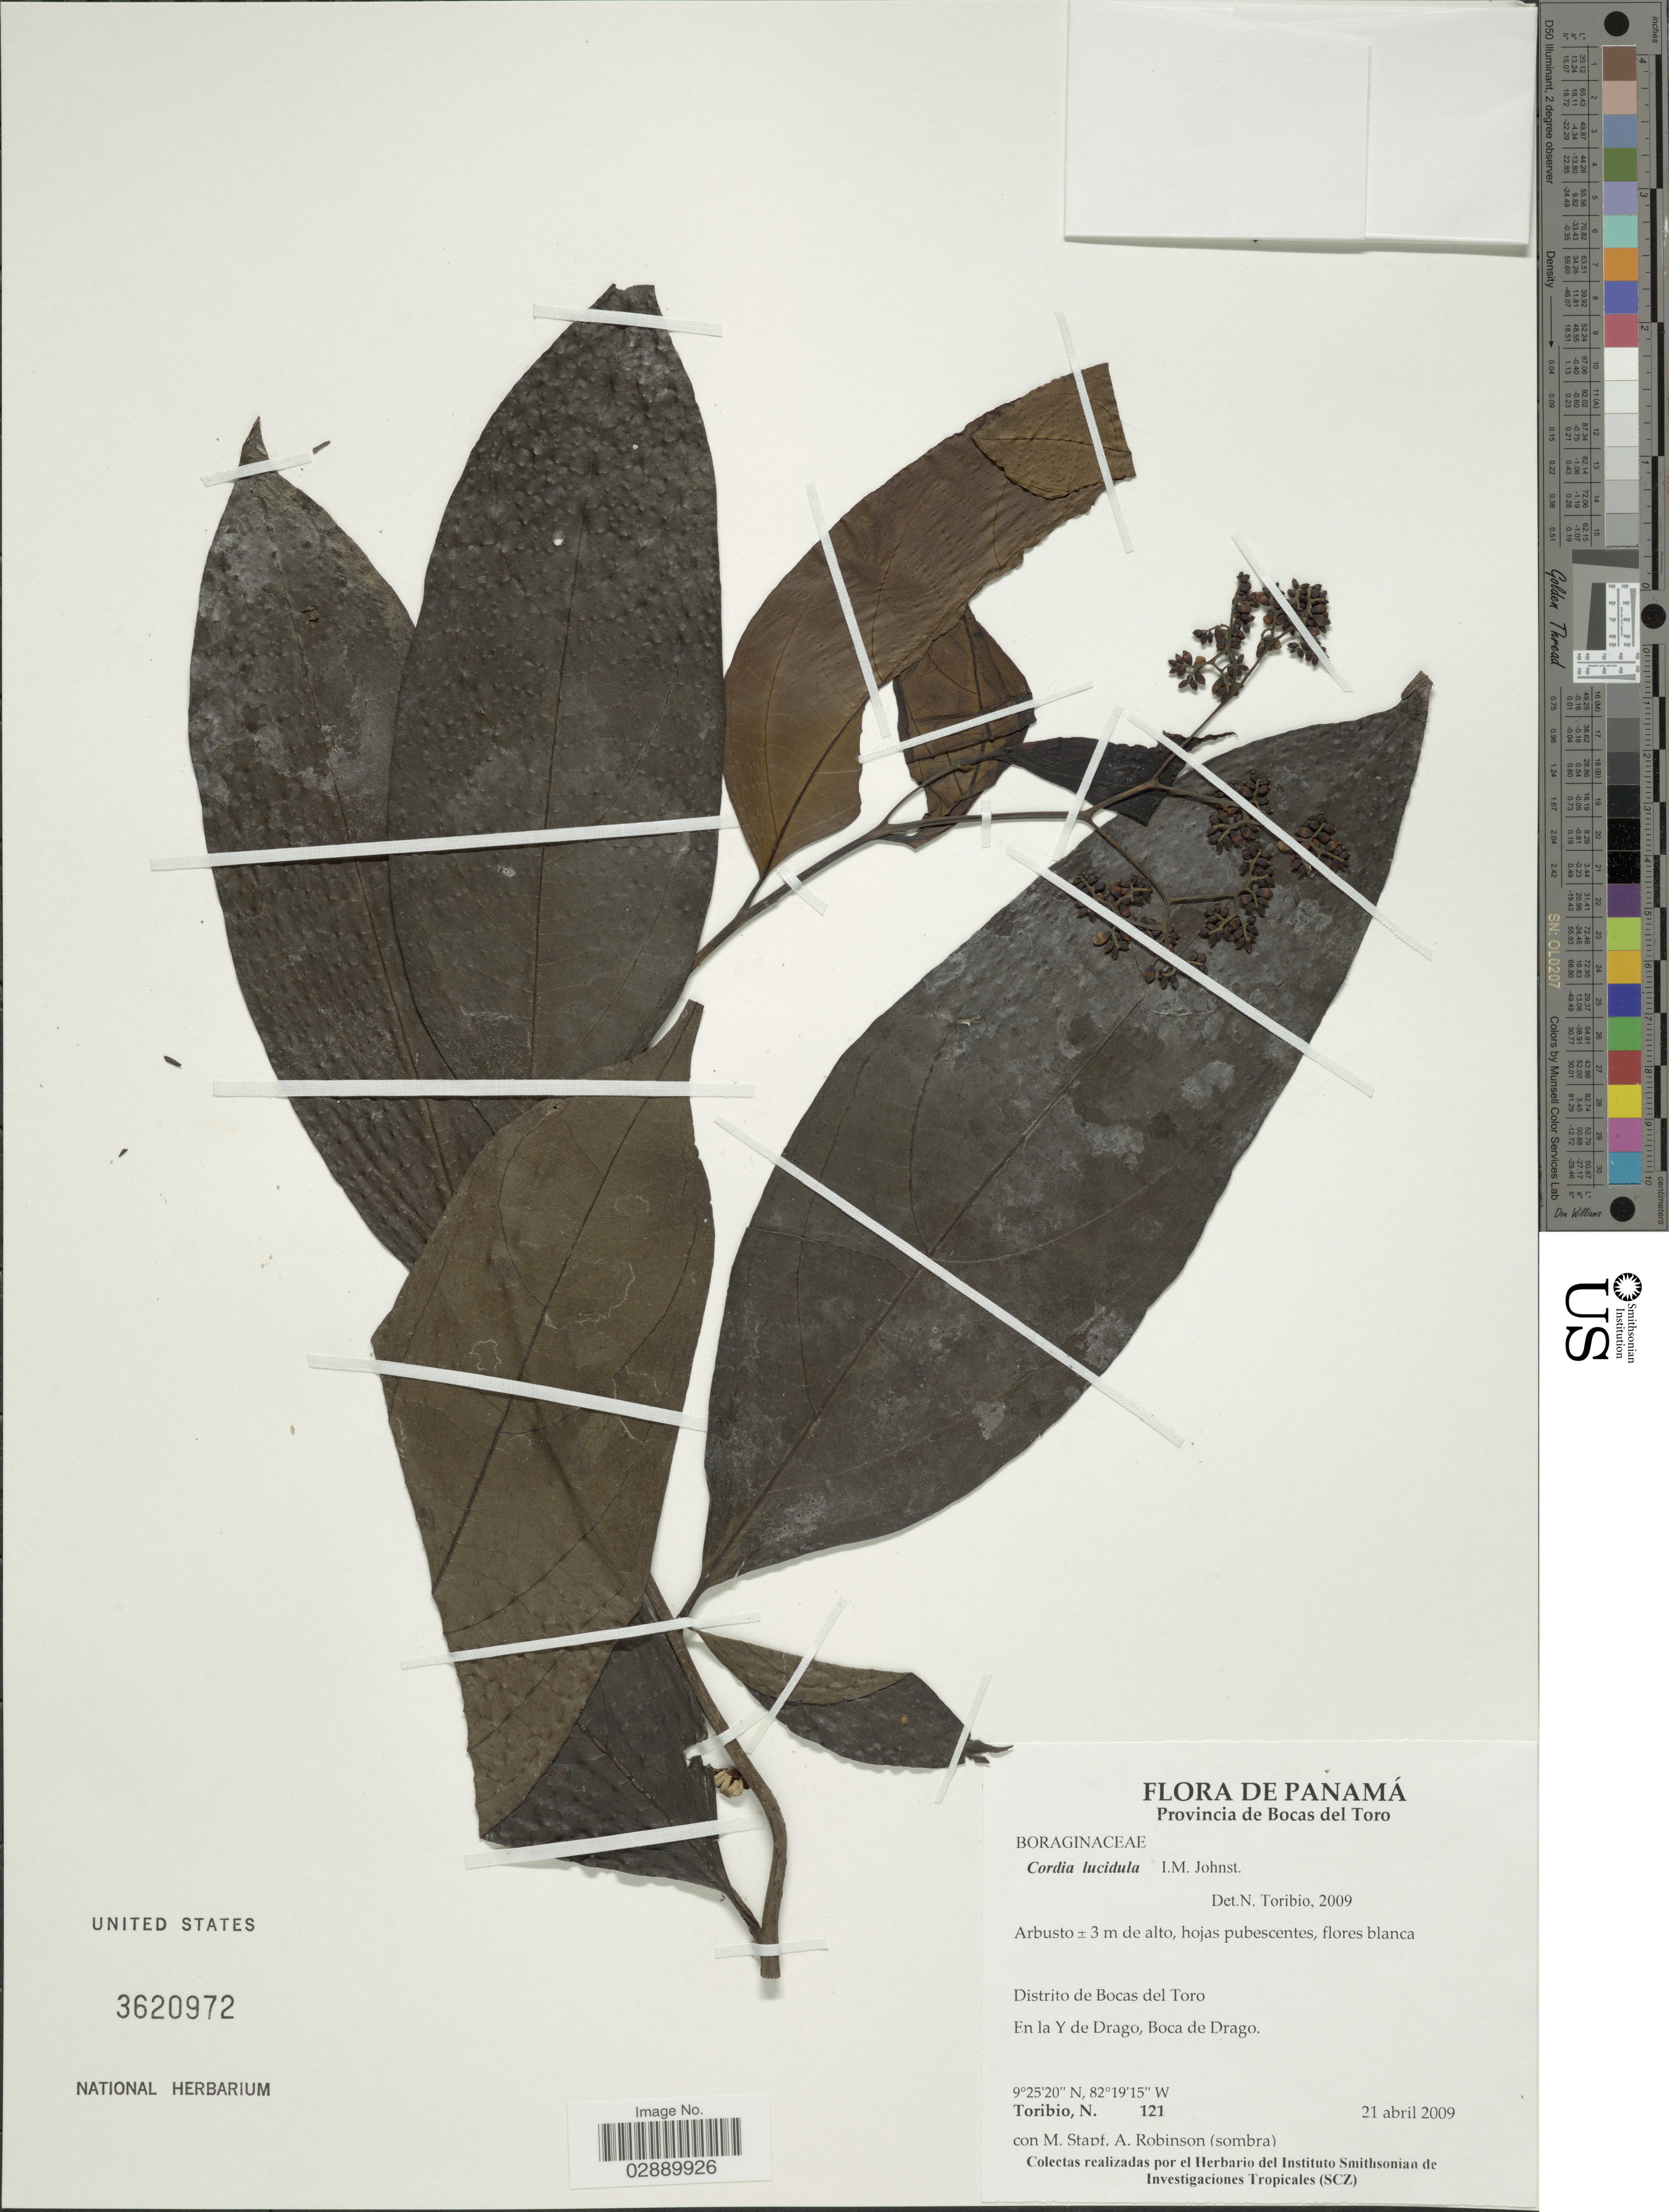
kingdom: Plantae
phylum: Tracheophyta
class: Magnoliopsida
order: Boraginales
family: Cordiaceae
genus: Cordia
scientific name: Cordia lucidula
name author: I.M. Johnst.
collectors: N. Toribio, M. Stapf & A. Robinson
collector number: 121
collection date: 2009-04-21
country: Panama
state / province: Bocas del Toro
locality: Provincia de Bocas del Toro. Distrito de Bocas del Toro. En la Y de Drago, Boca de Drago.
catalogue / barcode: US 3620972